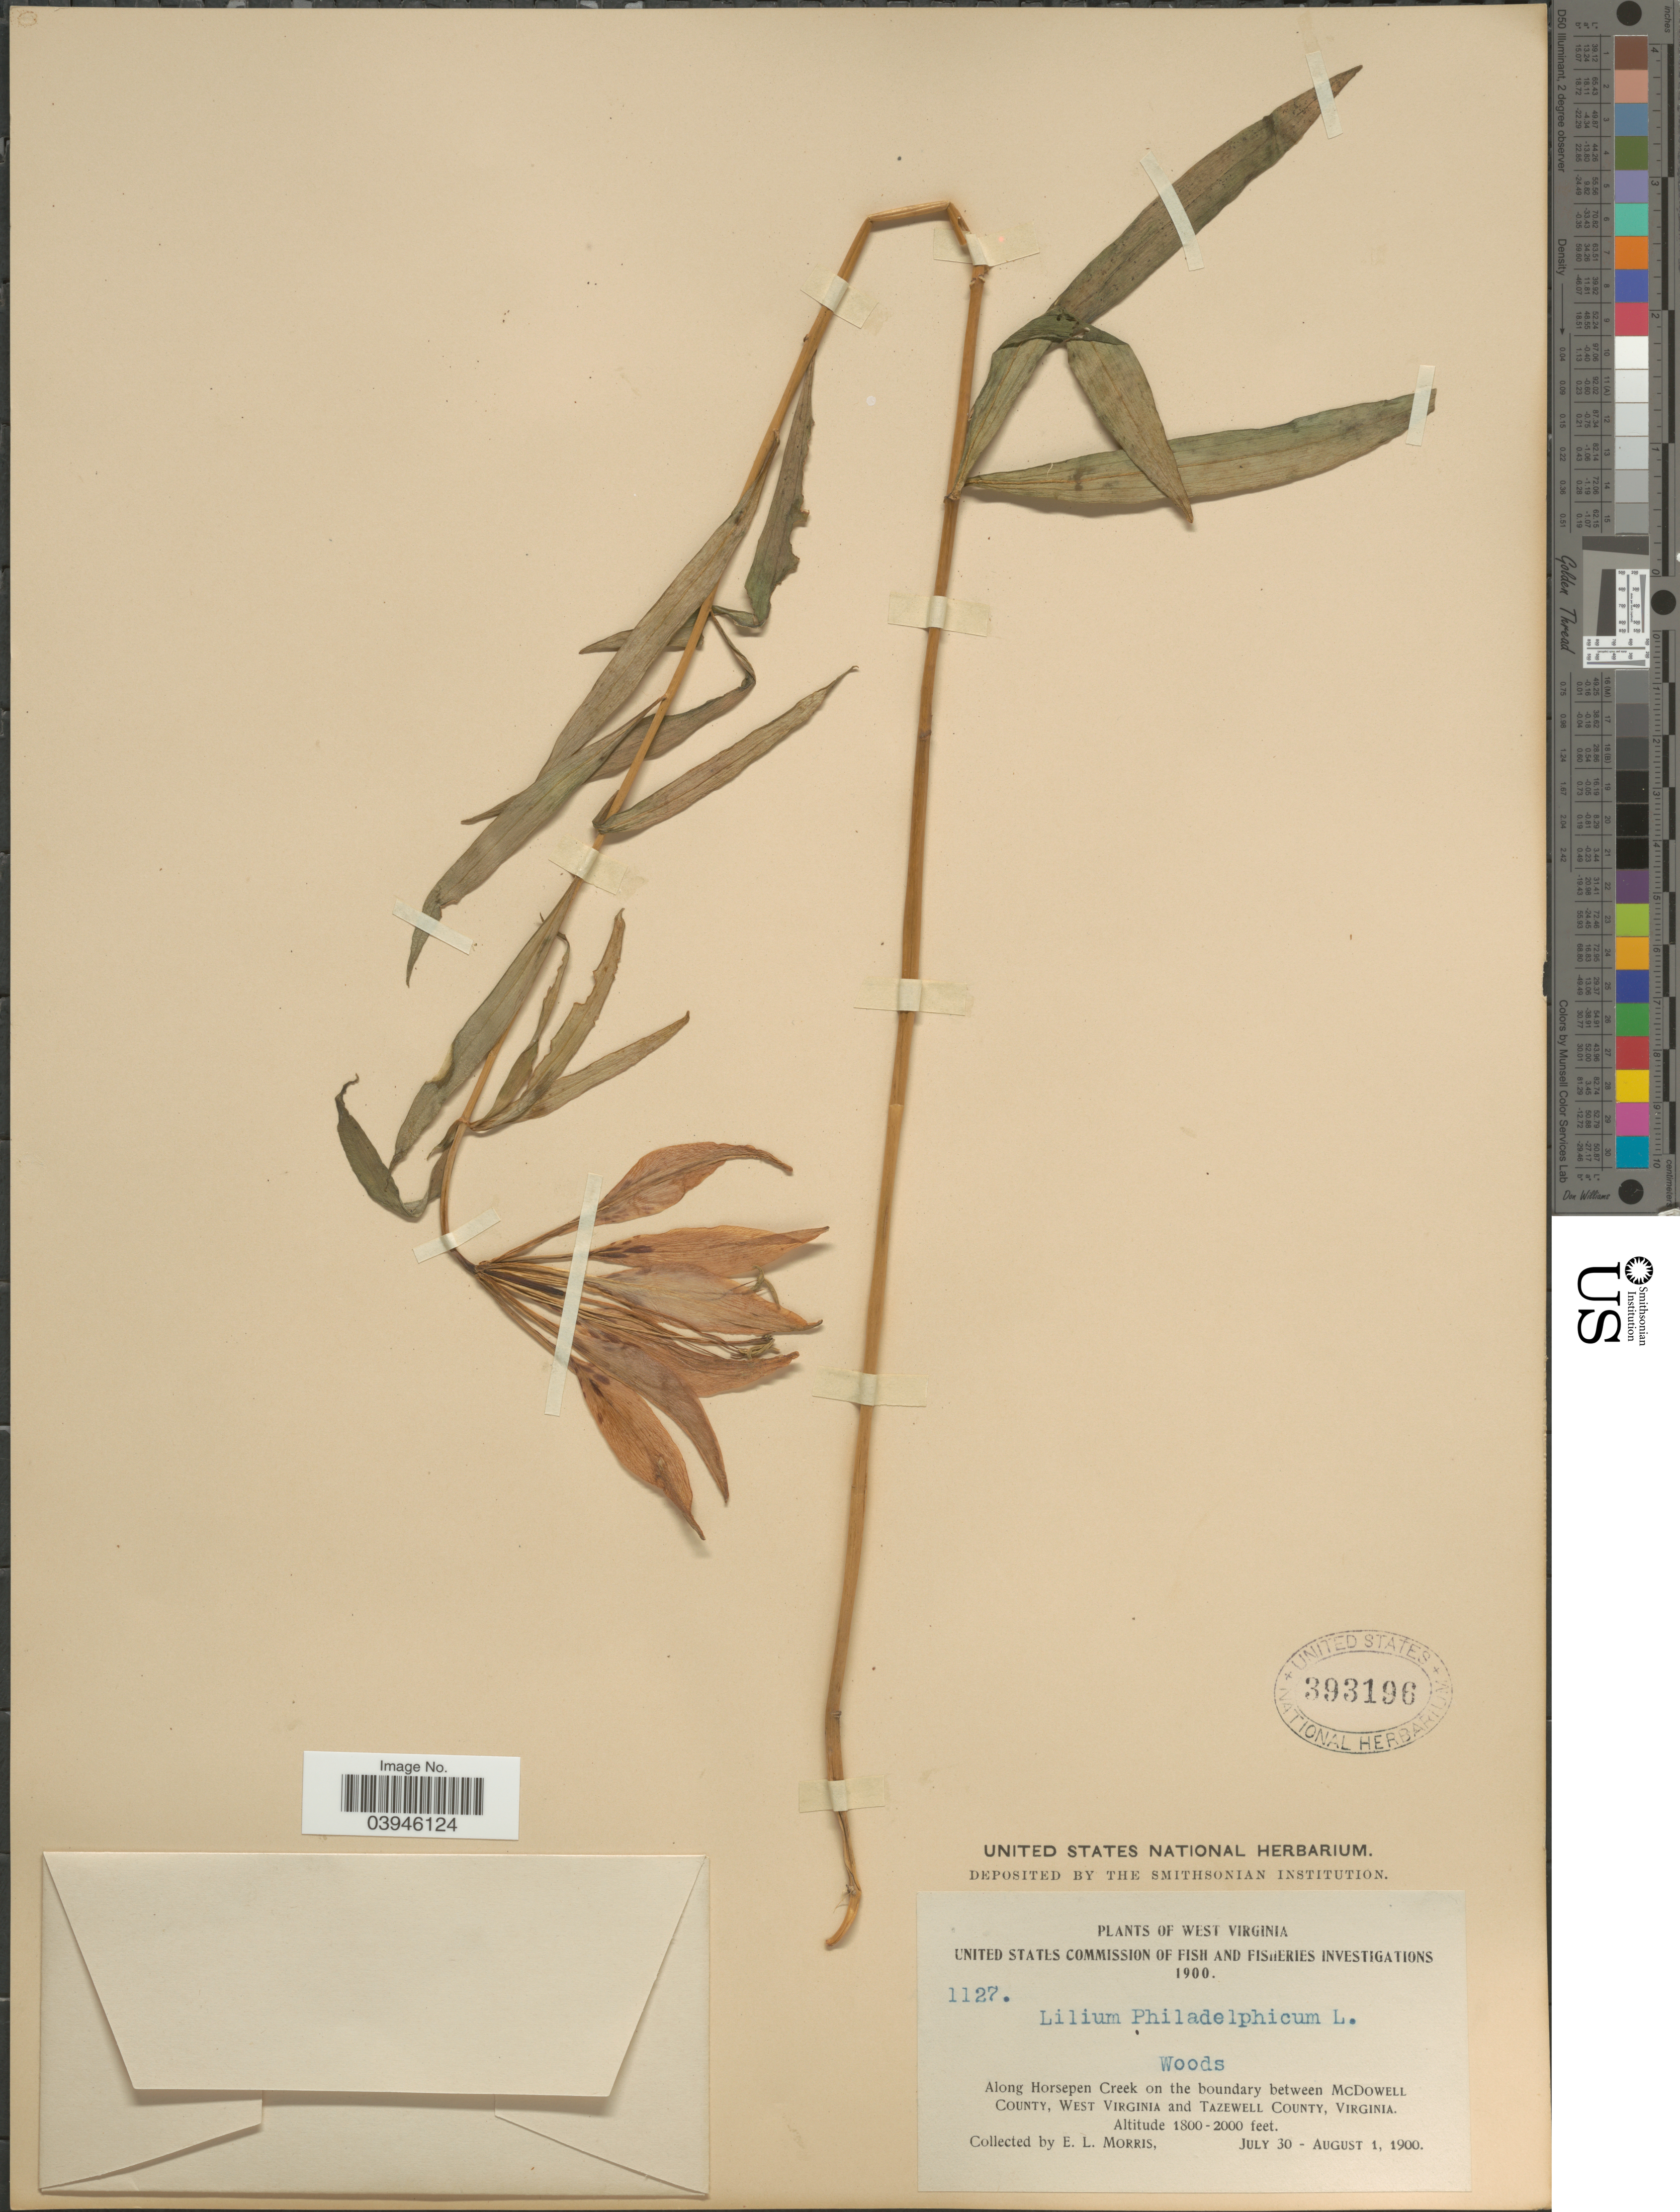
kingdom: Plantae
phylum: Tracheophyta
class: Liliopsida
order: Liliales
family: Liliaceae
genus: Lilium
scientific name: Lilium philadelphicum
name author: L.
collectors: E. Morris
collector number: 1127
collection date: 1900-07-30/1900-08-01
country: United States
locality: Along Horsepen Creek on the boundary between McDowell County, West Virginia and Tazewell County, Virginia.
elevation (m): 549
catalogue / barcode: US 393196